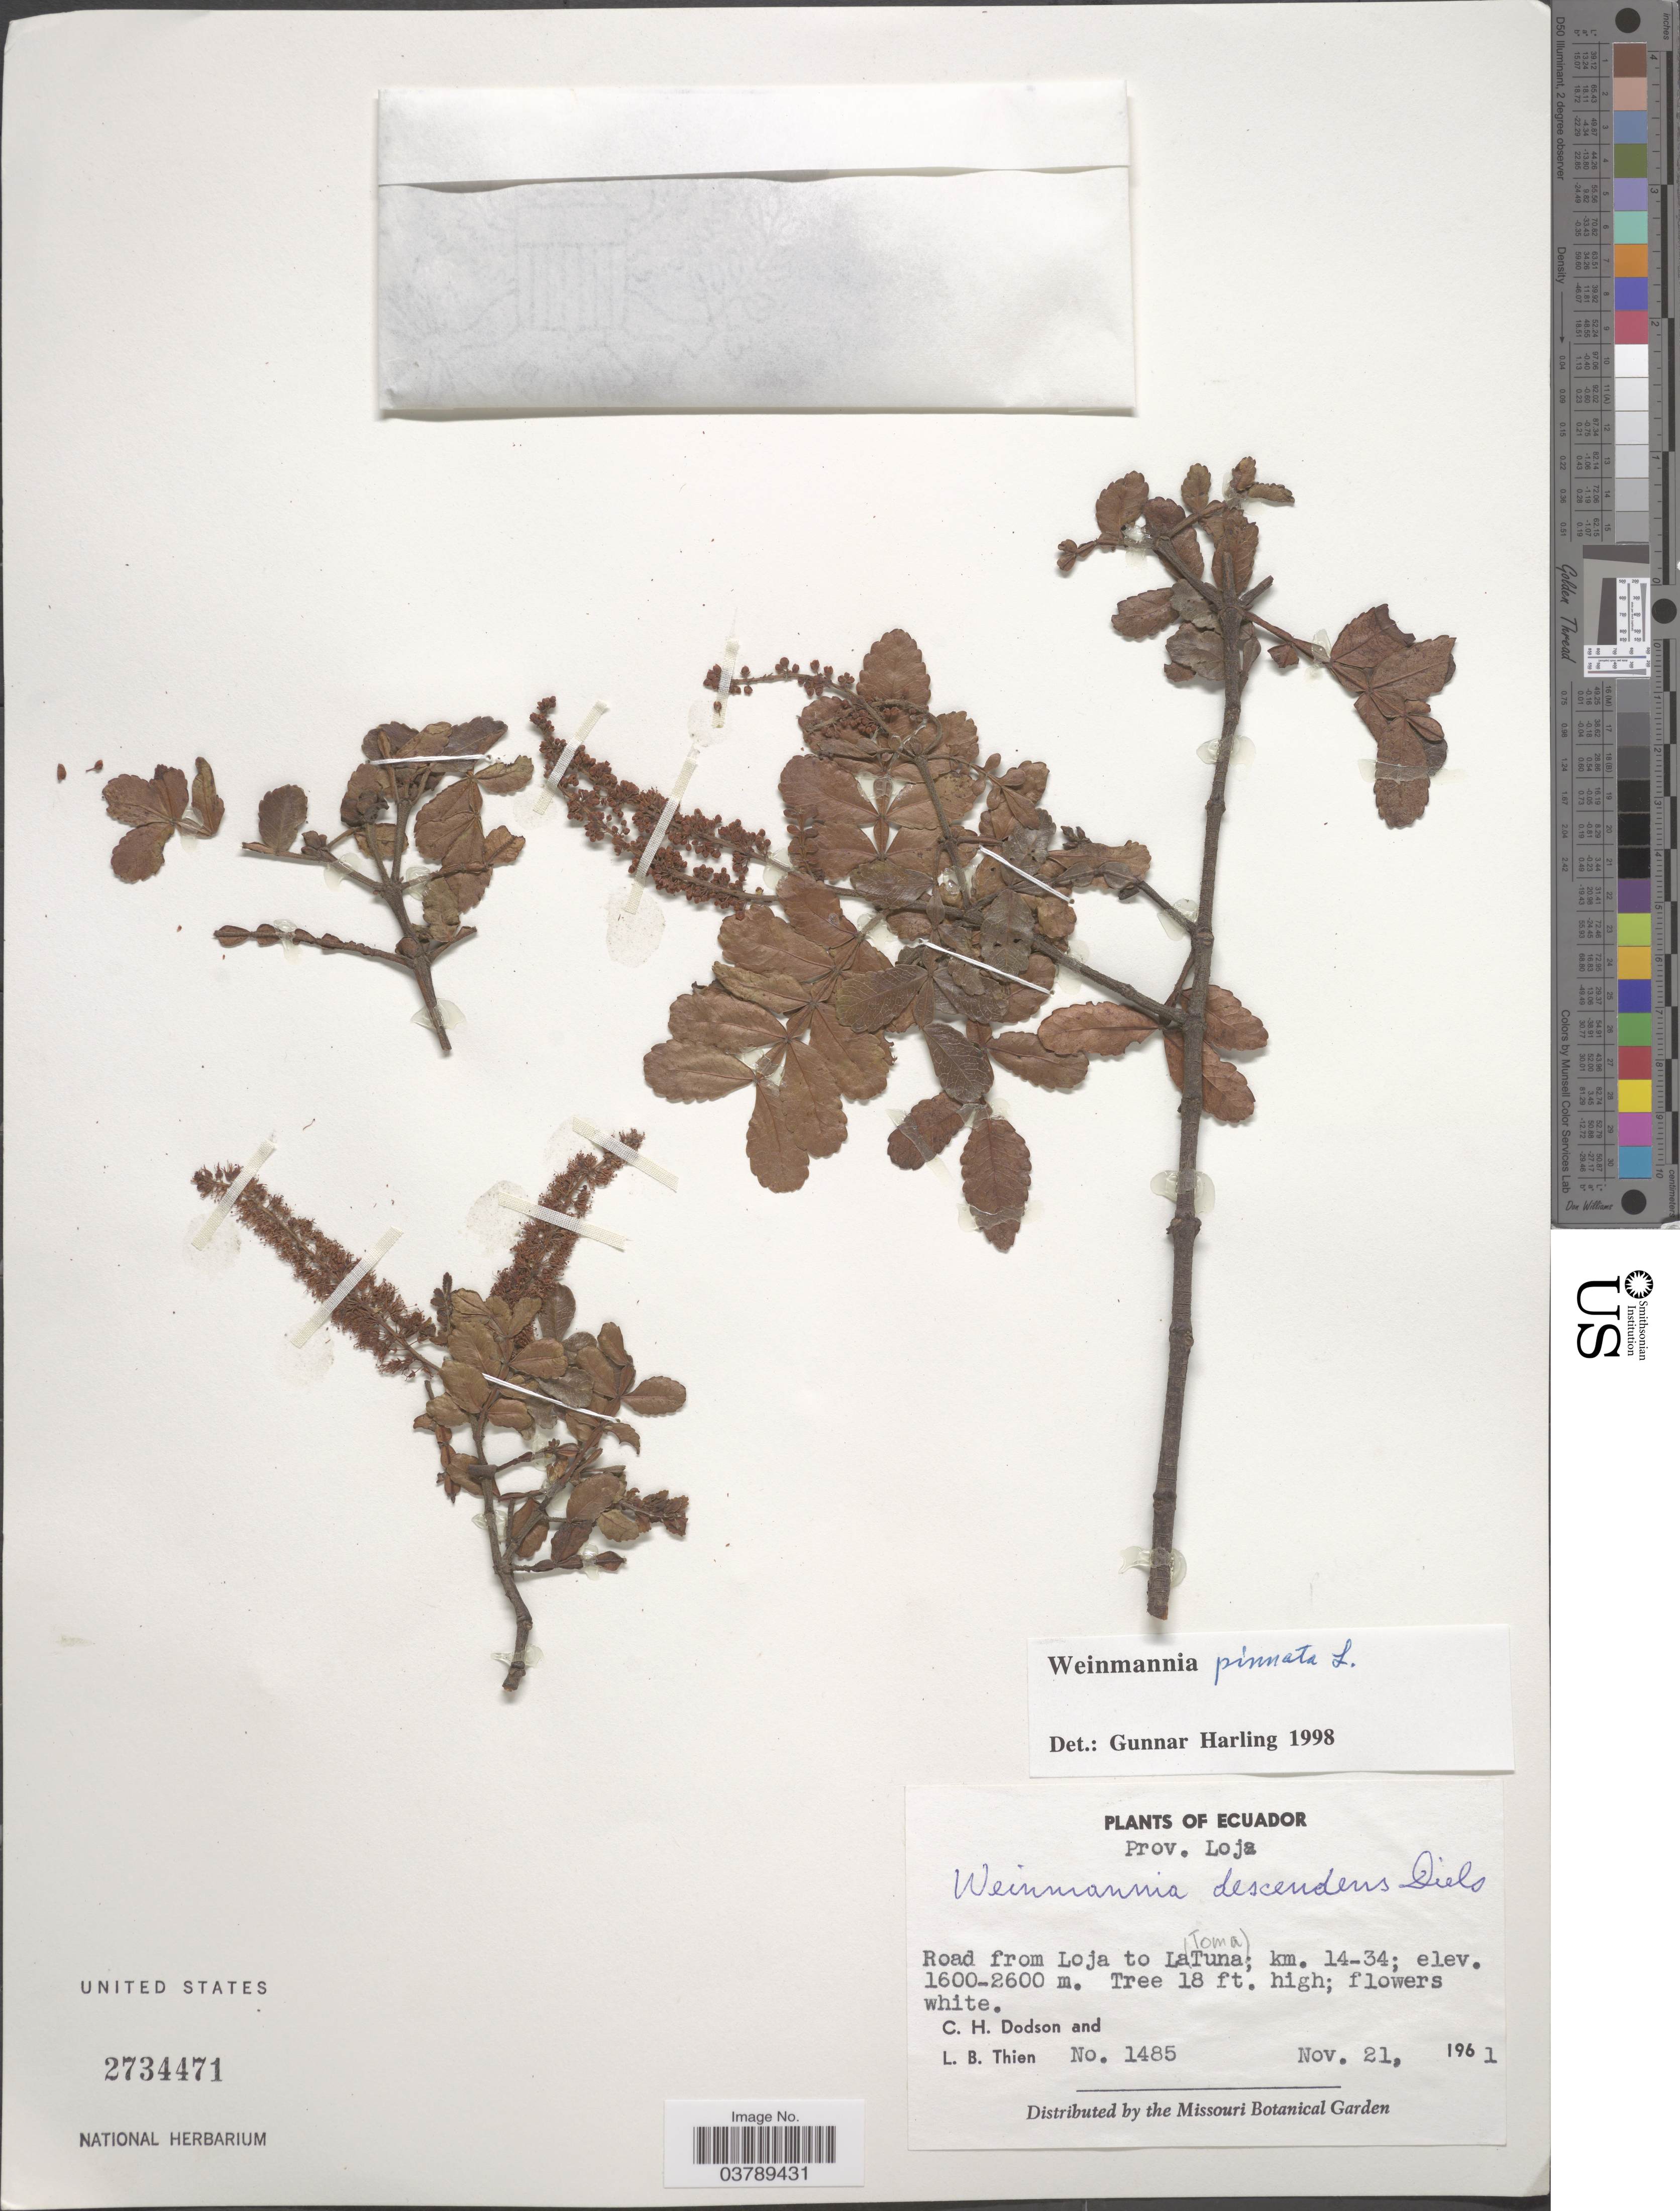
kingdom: Plantae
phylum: Tracheophyta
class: Magnoliopsida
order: Oxalidales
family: Cunoniaceae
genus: Weinmannia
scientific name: Weinmannia pinnata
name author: L.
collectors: C. H. Dodson & L. Thien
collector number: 1485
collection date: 1961-11-21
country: Ecuador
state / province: Loja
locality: Road from Loja to LaToma; km. 14-34.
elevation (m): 1600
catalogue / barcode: US 2734471